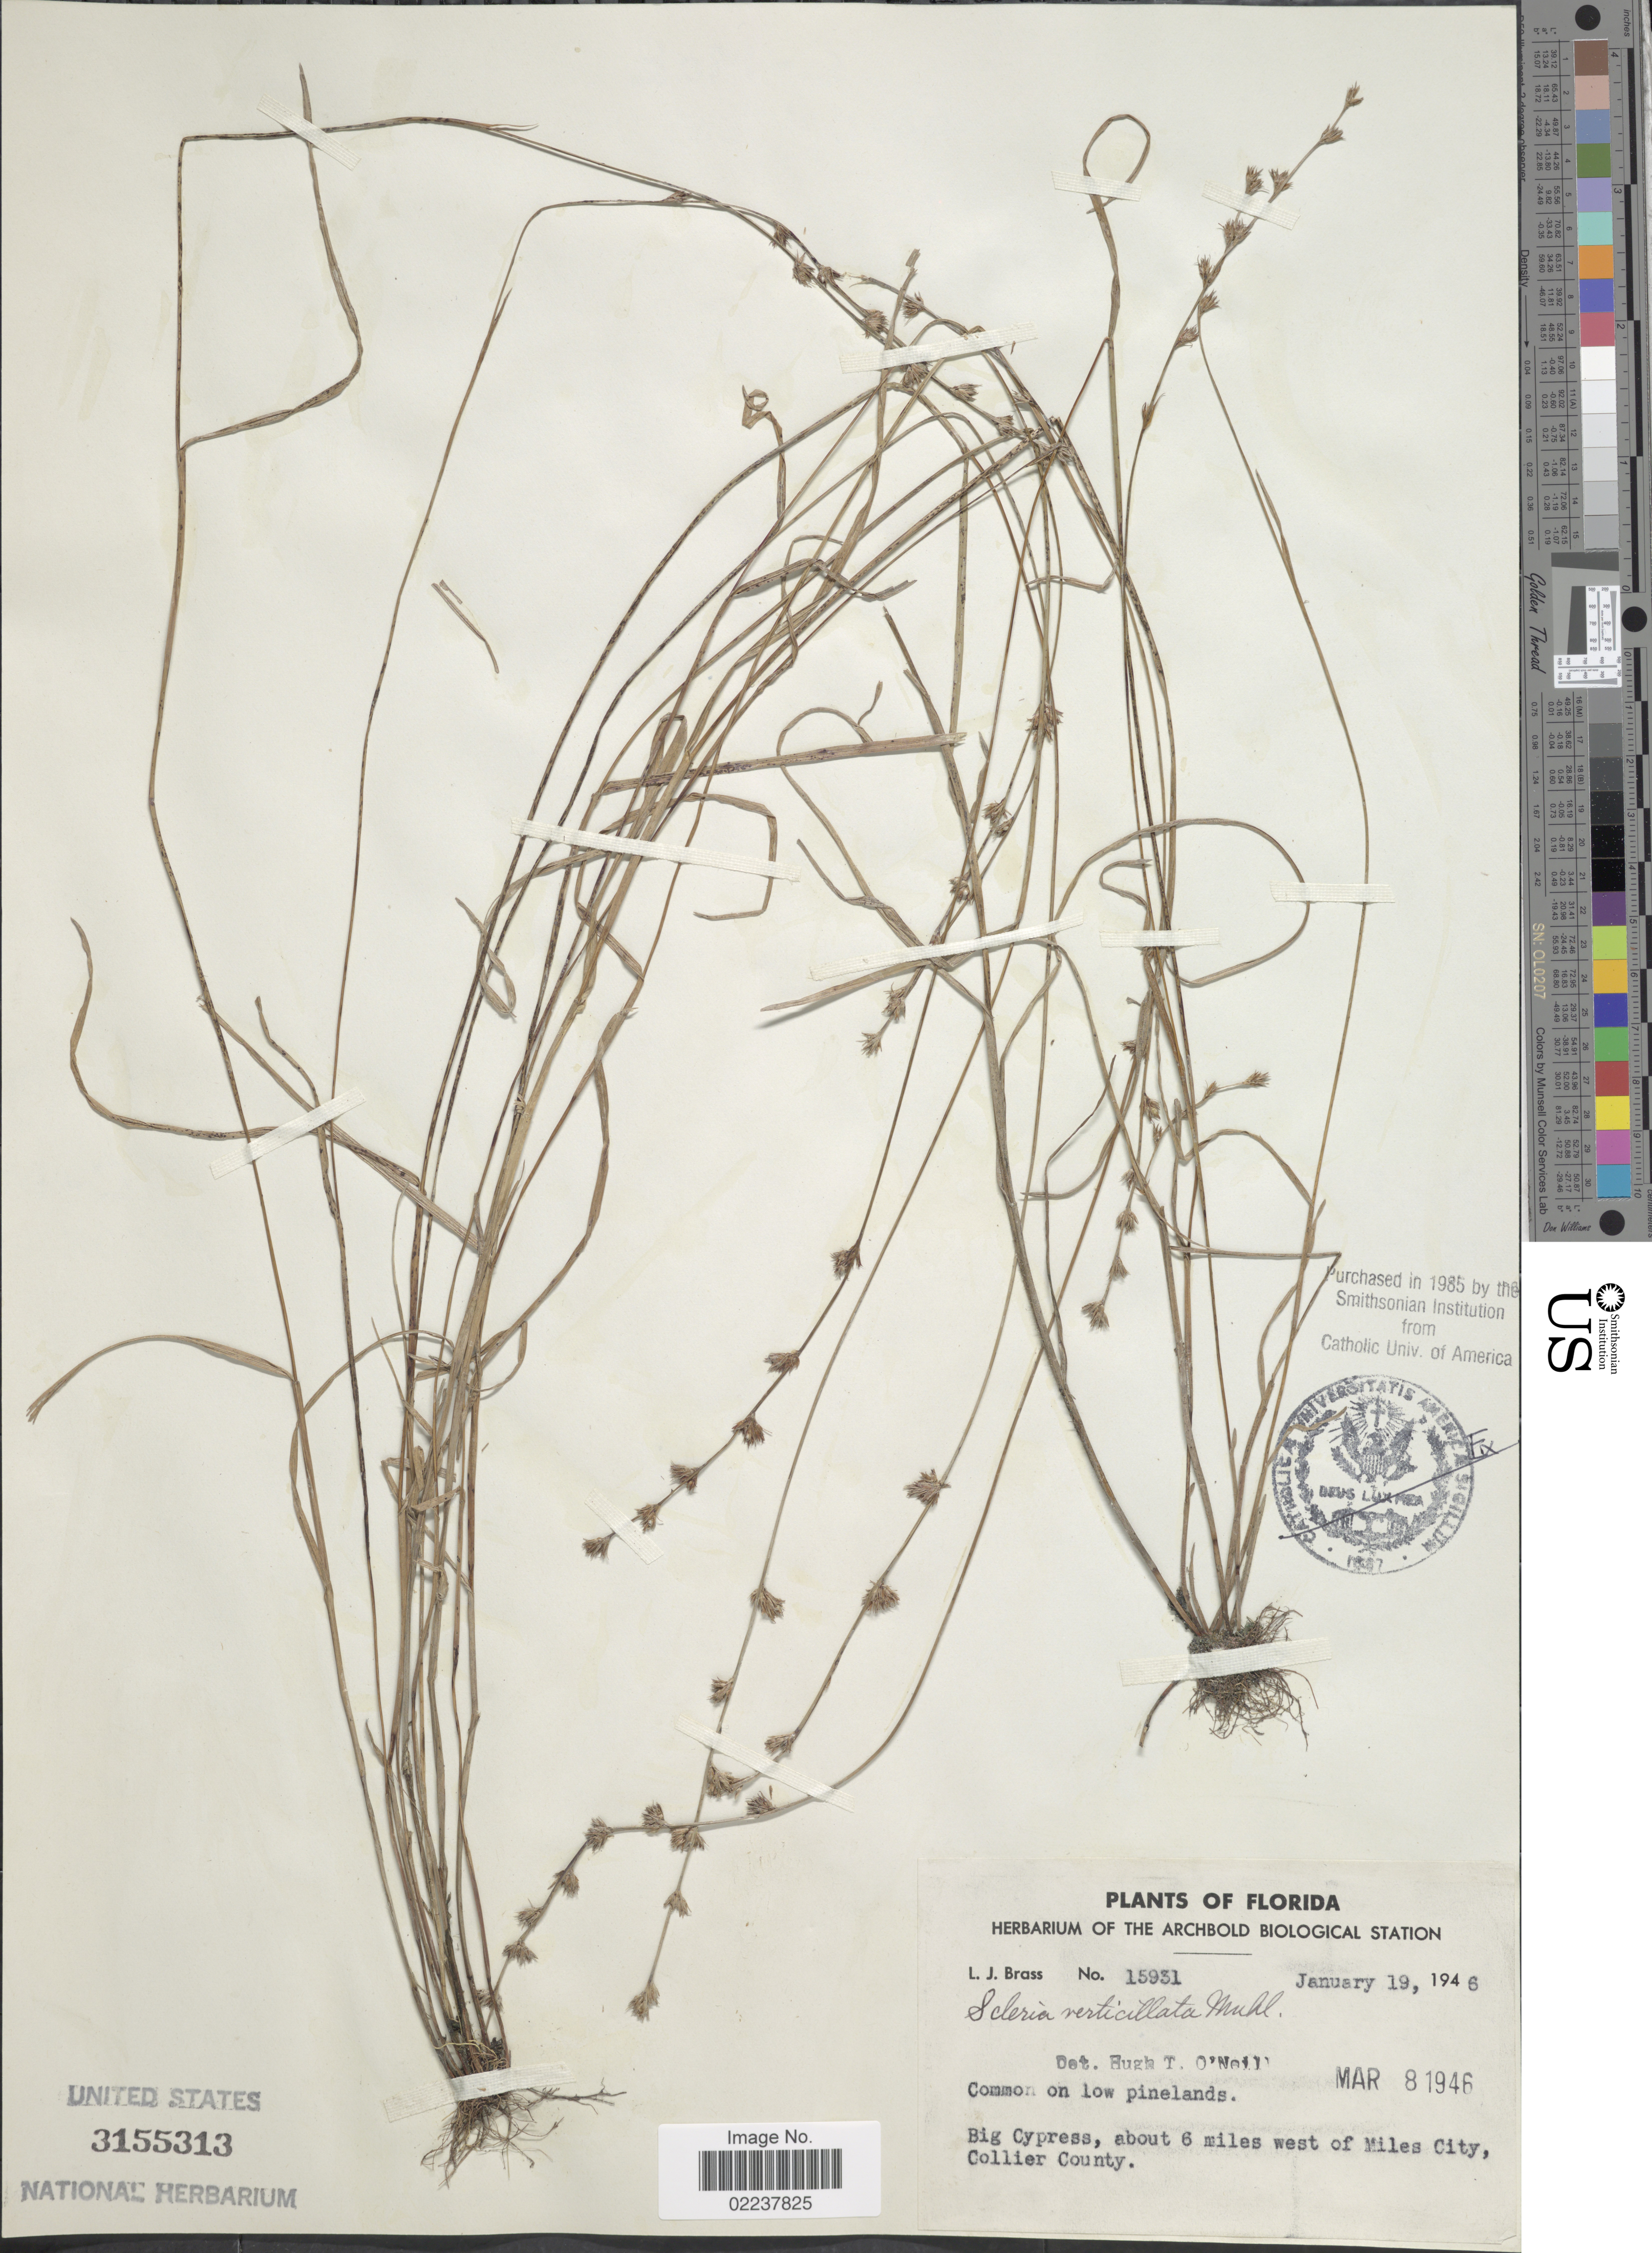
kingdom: Plantae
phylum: Tracheophyta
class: Liliopsida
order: Poales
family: Cyperaceae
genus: Scleria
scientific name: Scleria verticillata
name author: Muhl. ex Willd.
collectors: L. J. Brass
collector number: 15931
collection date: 1946-01-19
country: United States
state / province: Florida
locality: Big Cypress, about 6 miles west of Miles City, Collier County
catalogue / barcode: US 3155313